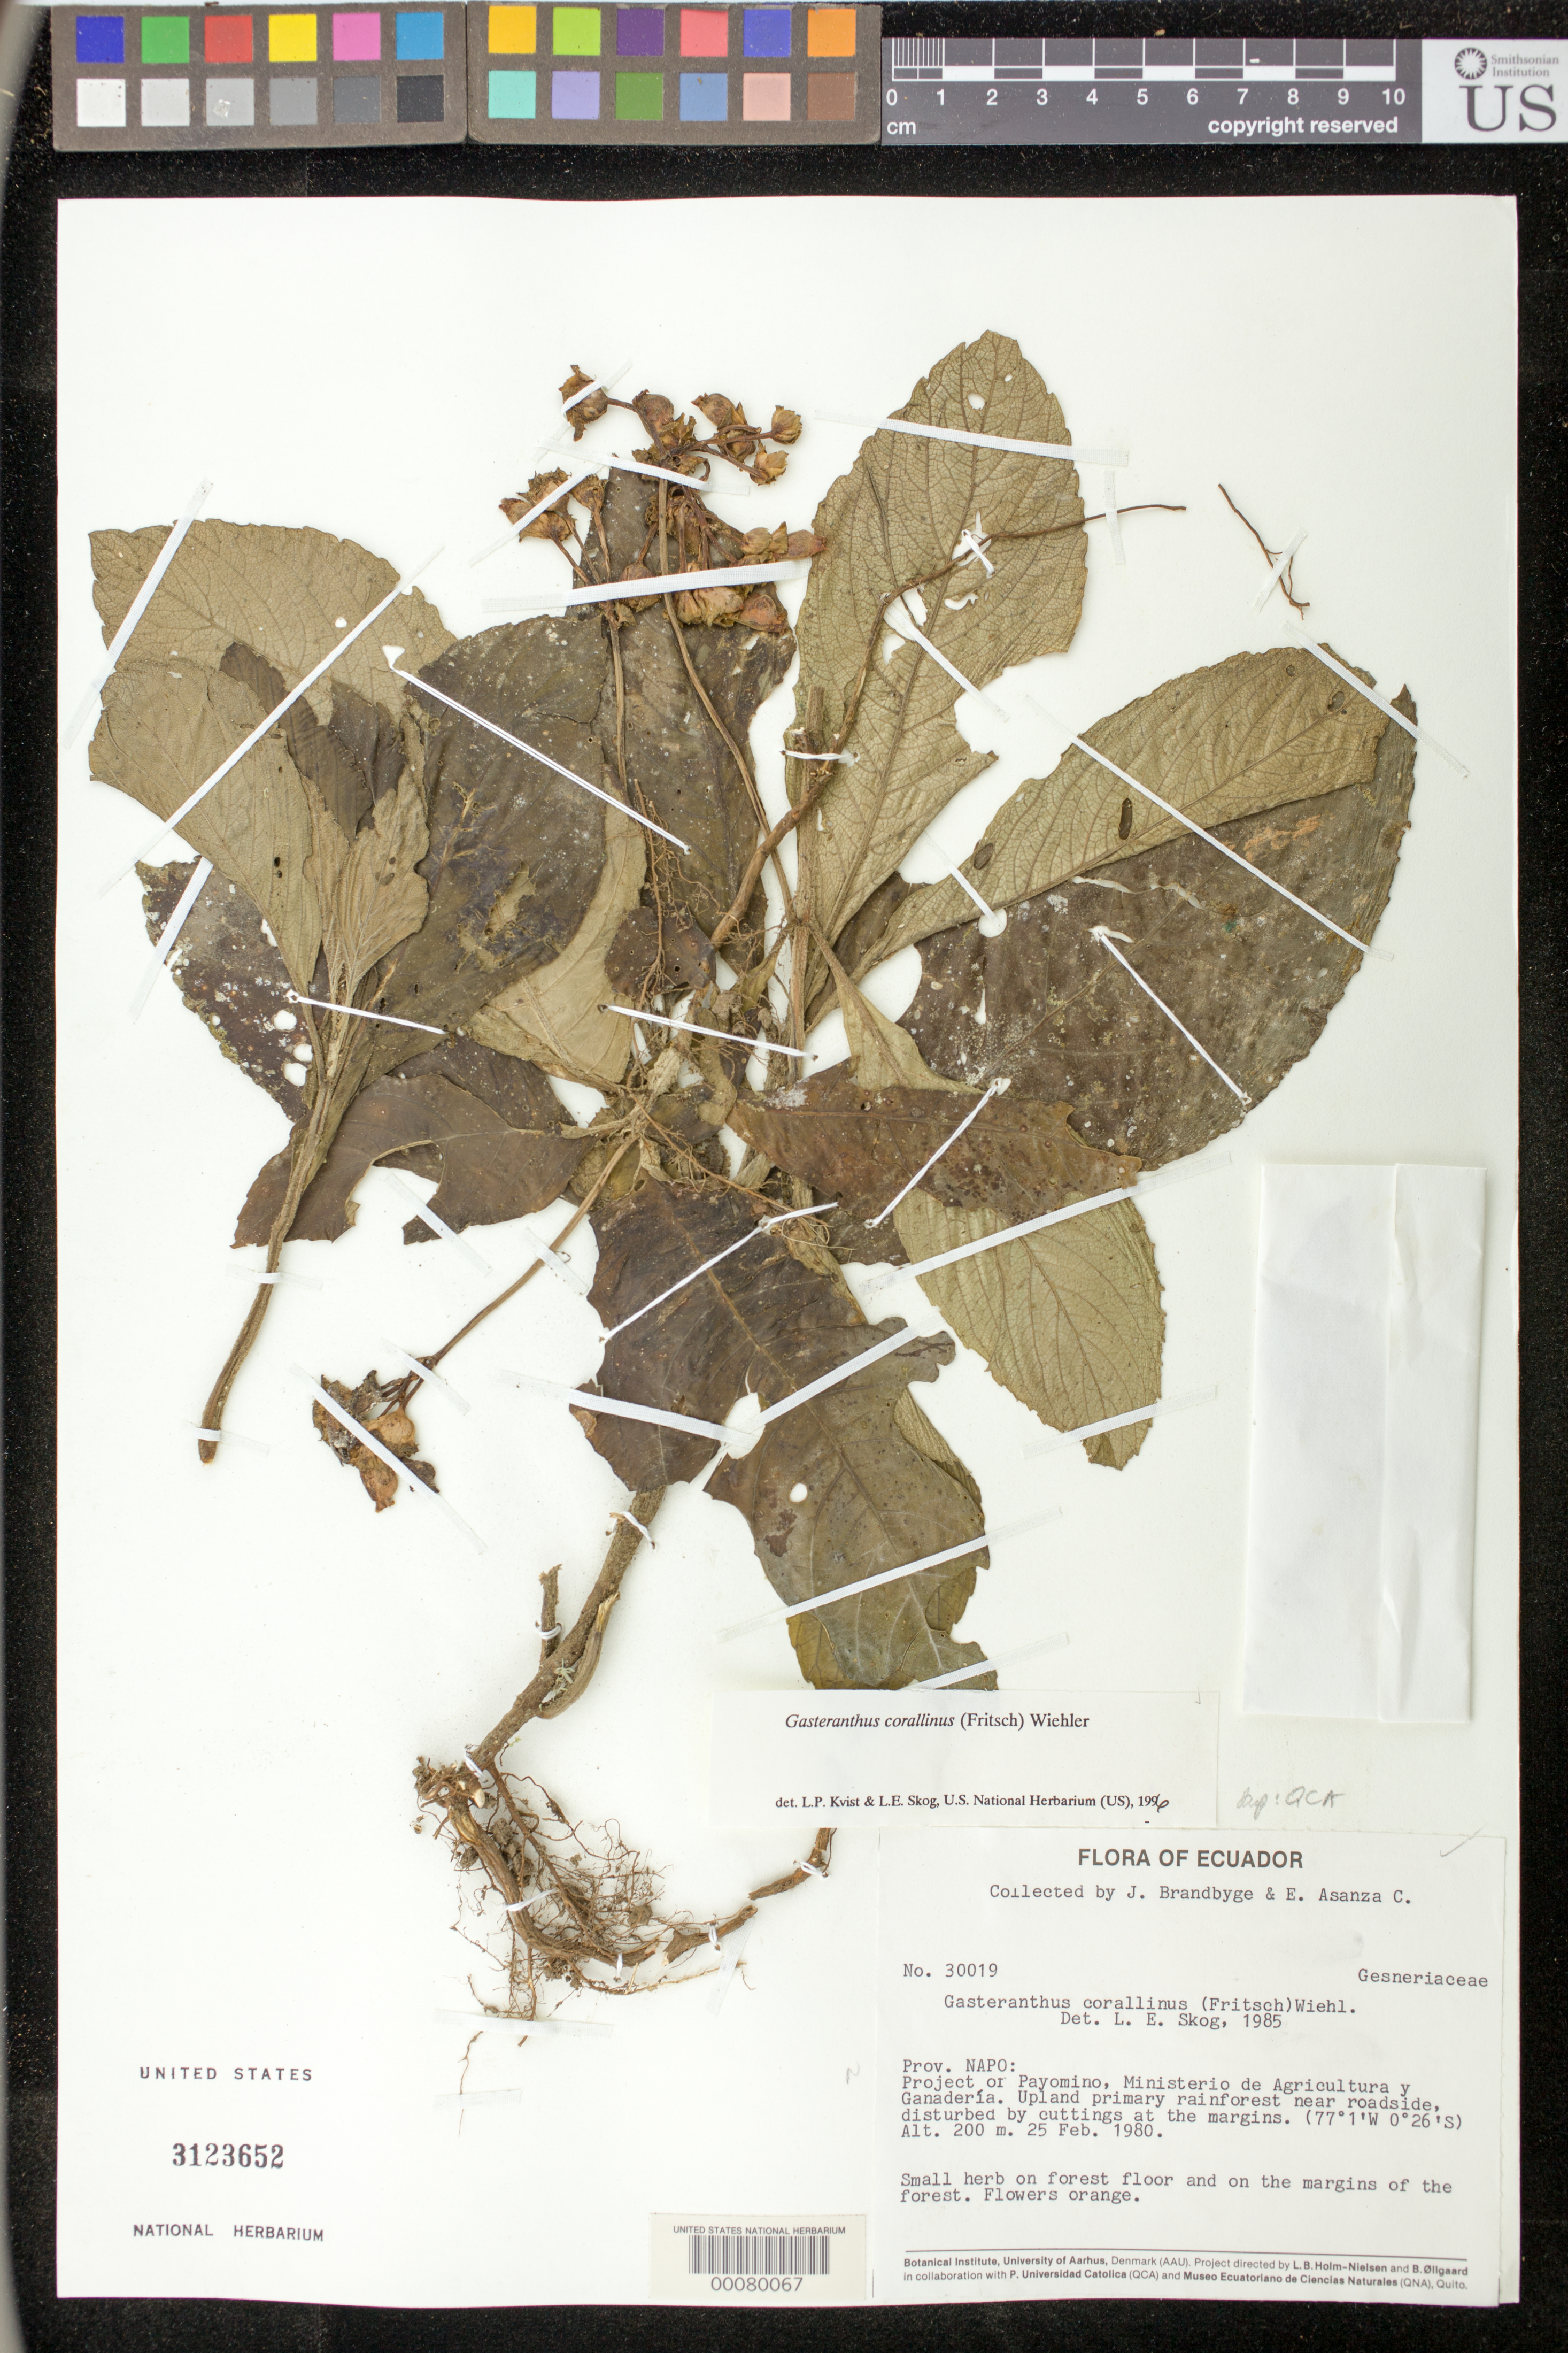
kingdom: Plantae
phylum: Tracheophyta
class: Magnoliopsida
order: Lamiales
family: Gesneriaceae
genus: Gasteranthus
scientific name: Gasteranthus corallinus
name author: (Fritsch) Wiehler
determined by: Skog, Laurence E.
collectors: J. Brandbyge & E. Asanza C.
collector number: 30019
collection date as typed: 25 Feb 1980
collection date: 1980-02-25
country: Ecuador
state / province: Napo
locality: Project of Payomino, Ministerio de Agricultura y Ganaderia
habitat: Upland primary rainforest near roadside, disturbed by cuttings at the margins; on forest floor and on the margins of the forest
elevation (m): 200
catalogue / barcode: US 3123652